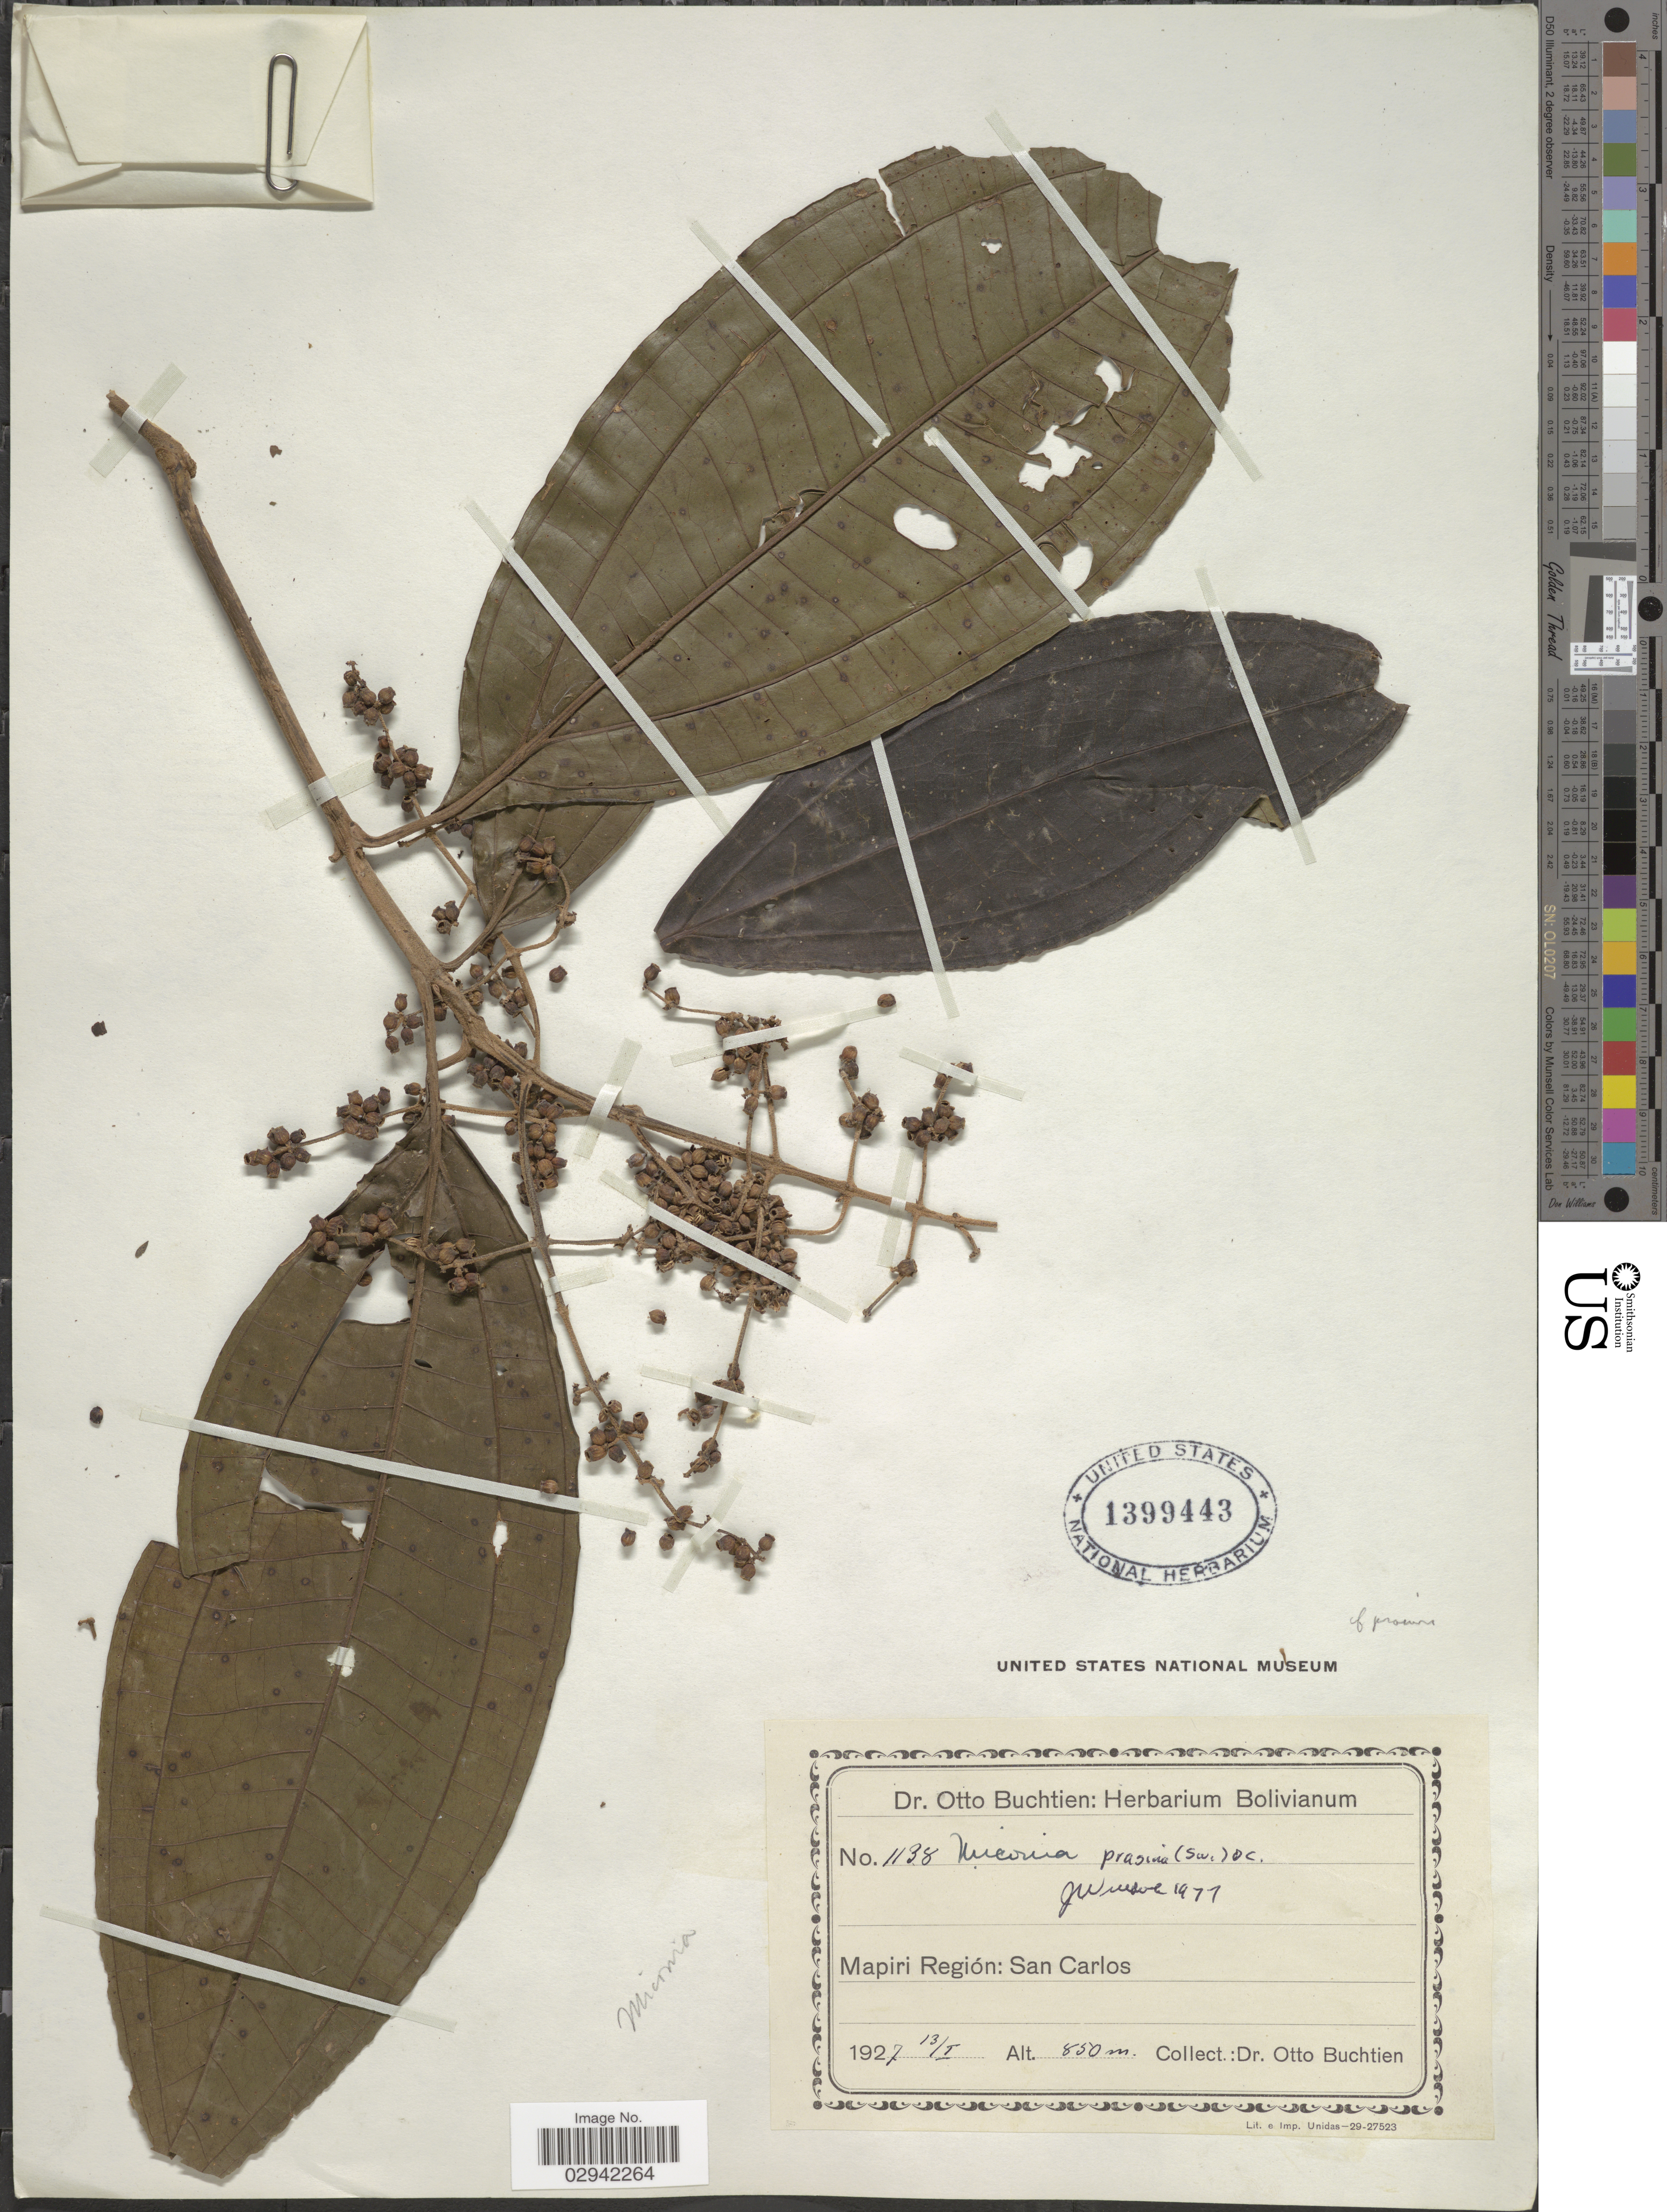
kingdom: Plantae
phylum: Tracheophyta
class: Magnoliopsida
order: Myrtales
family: Melastomataceae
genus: Miconia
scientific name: Miconia prasina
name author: (Sw.) DC.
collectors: O. Buchtien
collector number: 1138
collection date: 1927-01-13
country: Bolivia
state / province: La Paz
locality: Mapiri Región: San Carlos.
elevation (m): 850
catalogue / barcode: US 1399443